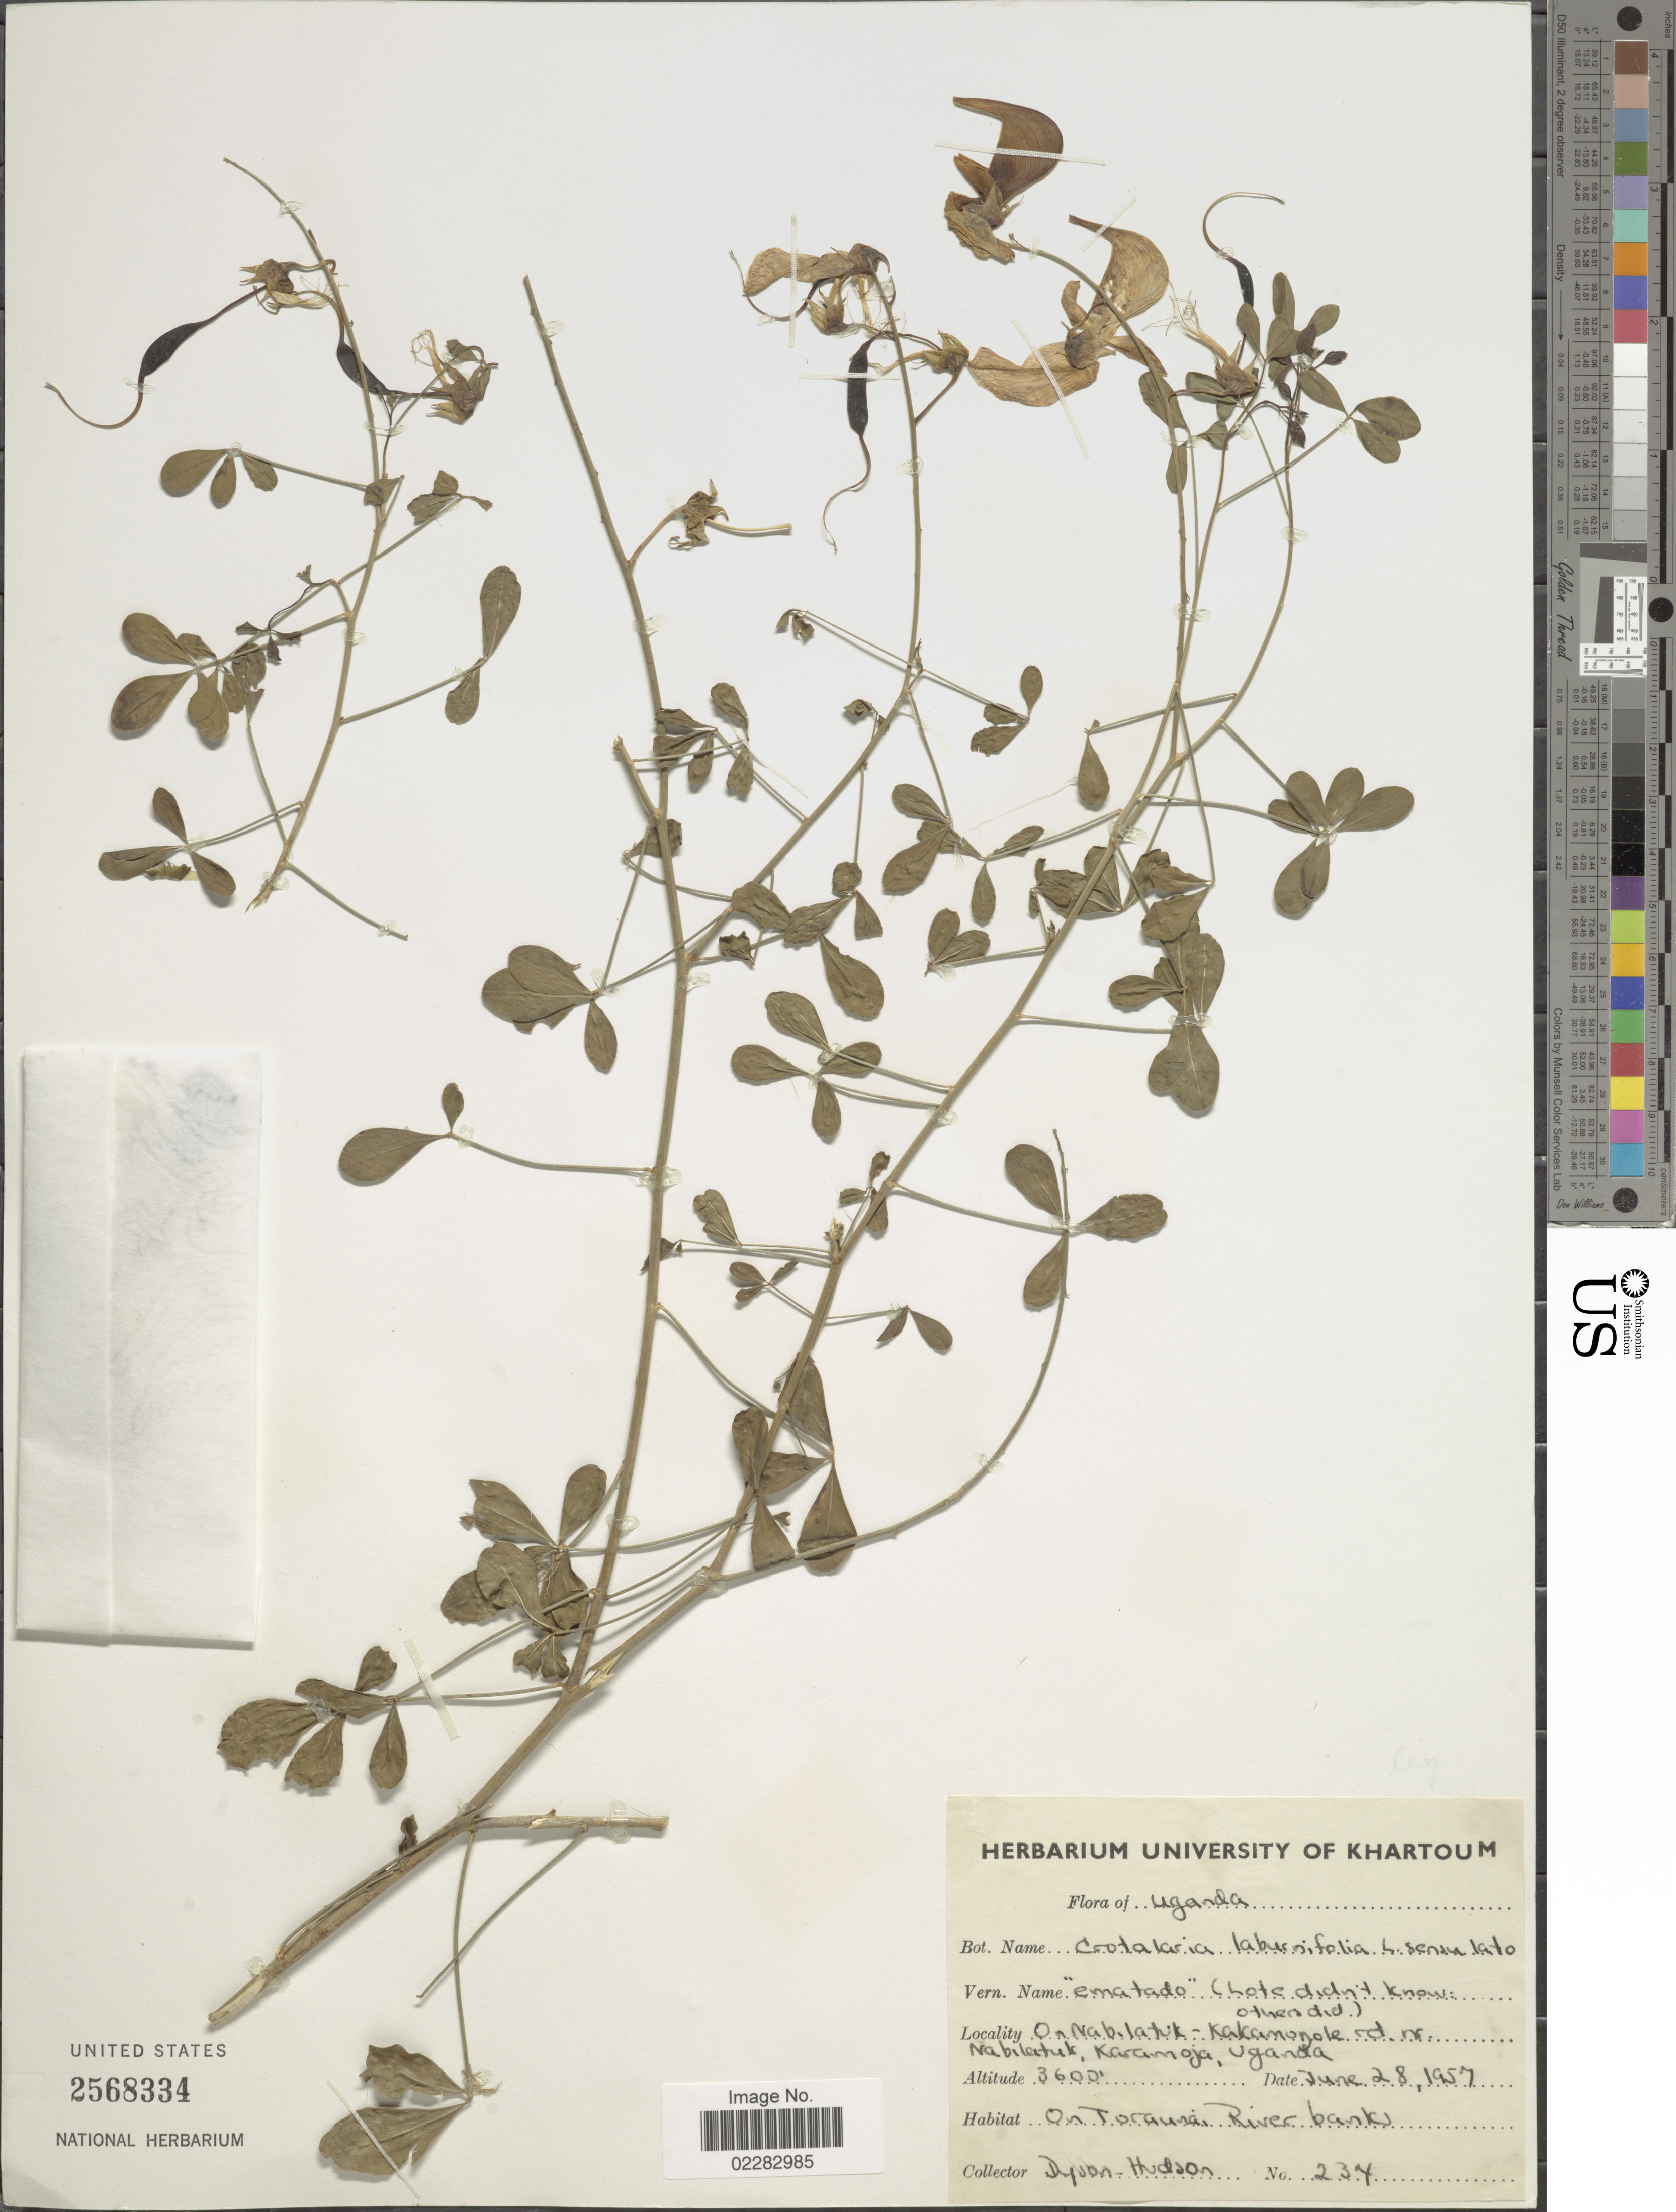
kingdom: Plantae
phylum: Tracheophyta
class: Magnoliopsida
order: Fabales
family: Fabaceae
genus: Crotalaria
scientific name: Crotalaria laburnifolia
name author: L.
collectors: Dyson-Hudson, --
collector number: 234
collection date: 1957-06-28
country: Uganda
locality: On Nabilatuk-Kakamongole rd nr Nabilatuk, Karamoja, on Toraunai River bank.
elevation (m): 1097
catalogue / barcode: US 2568334